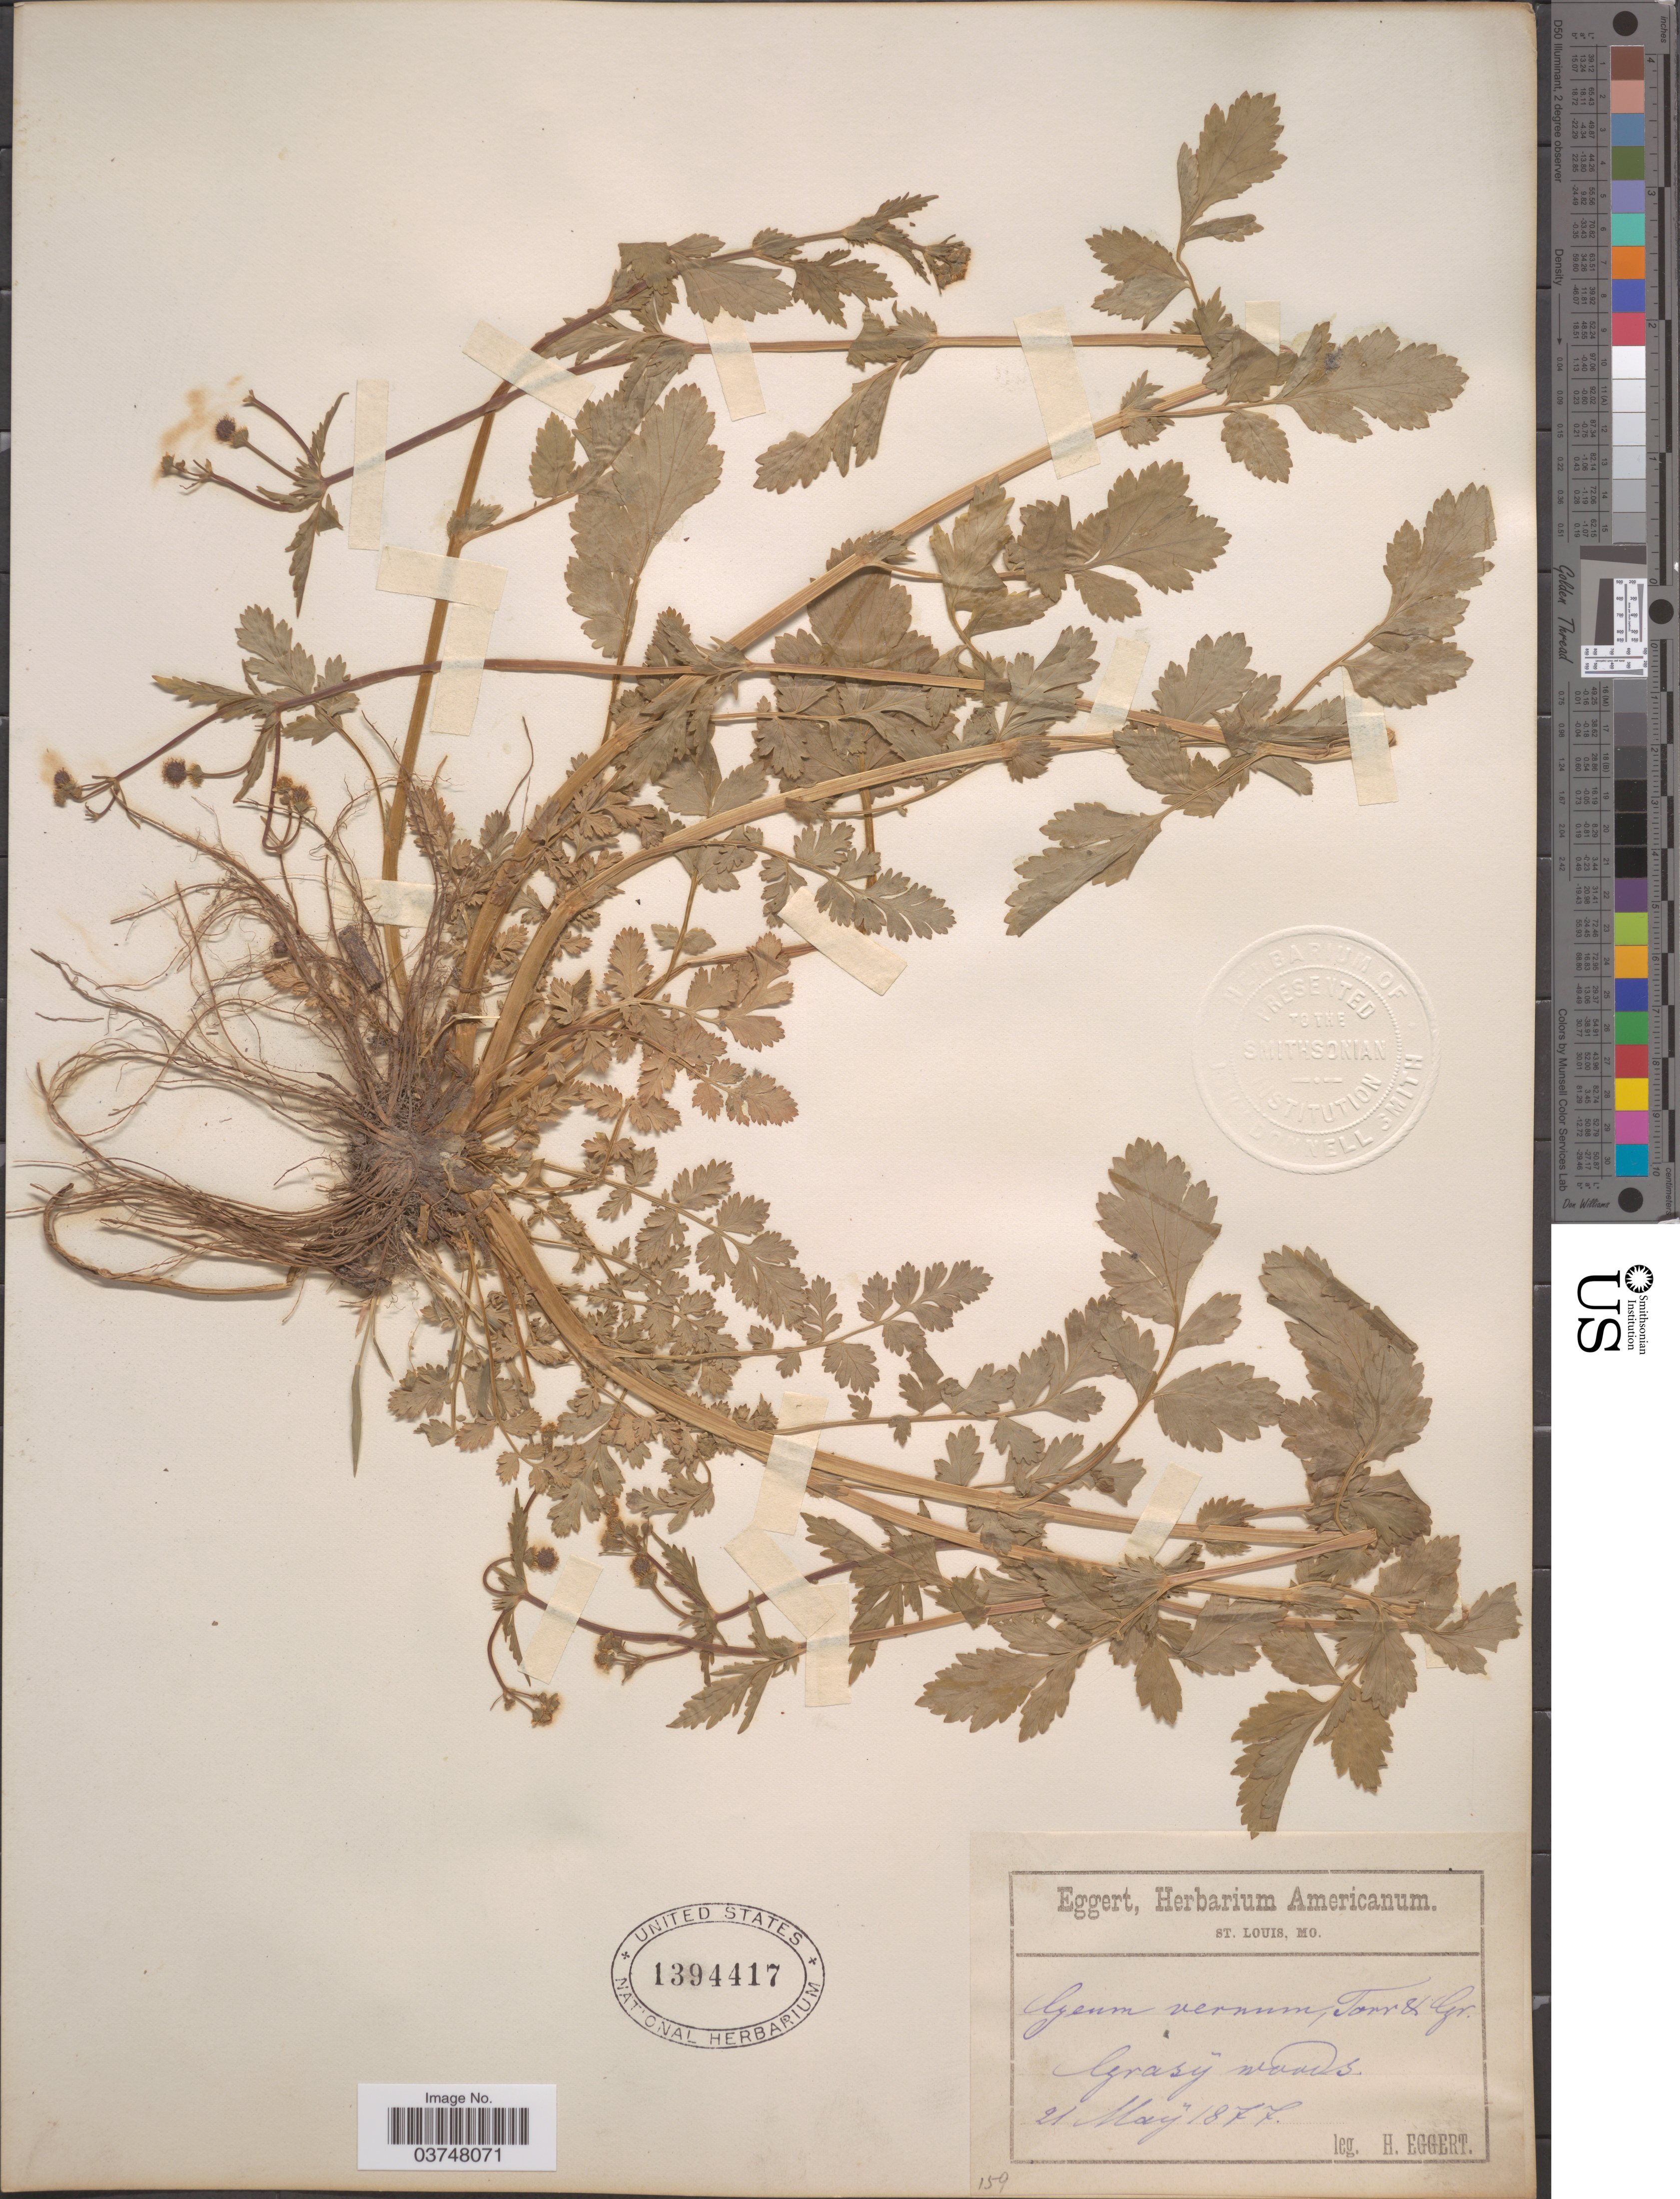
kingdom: Plantae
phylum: Tracheophyta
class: Magnoliopsida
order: Rosales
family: Rosaceae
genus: Geum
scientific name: Geum vernum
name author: (Raf.) Torr. & A. Gray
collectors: H. Eggert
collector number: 159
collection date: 1877-05-21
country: United States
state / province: Missouri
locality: Grassy woods.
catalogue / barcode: US 1394417